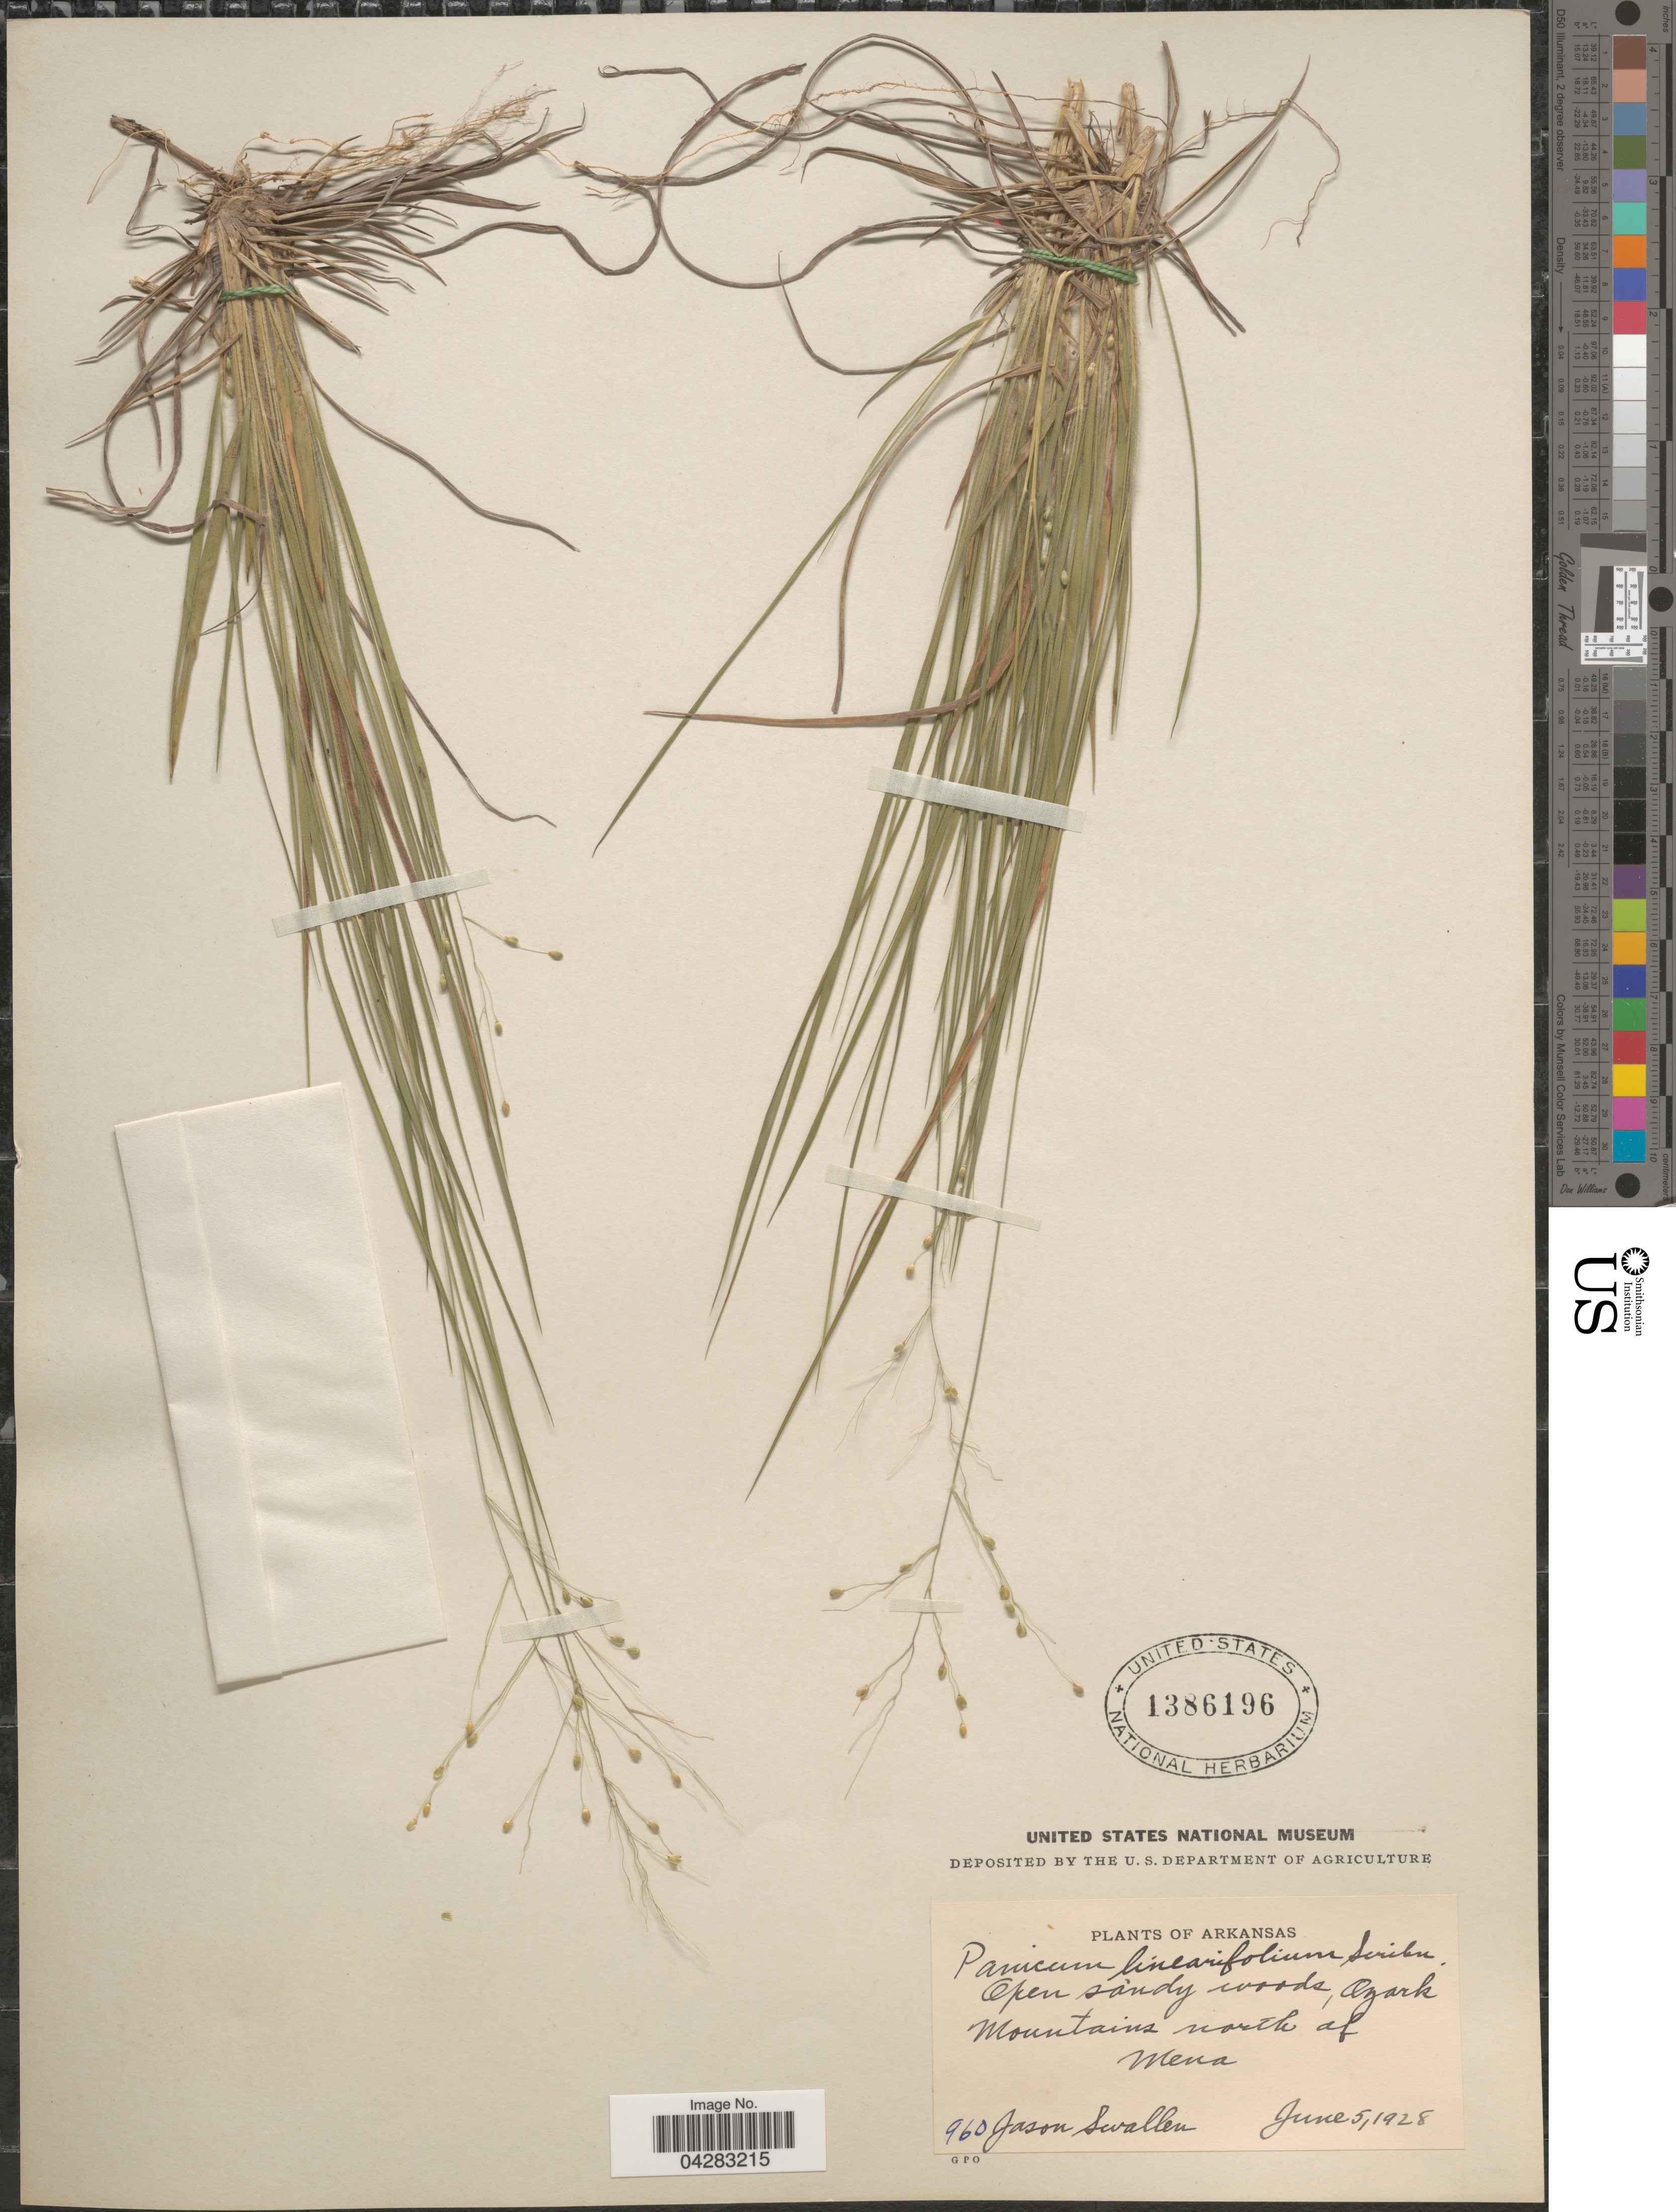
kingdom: Plantae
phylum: Tracheophyta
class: Liliopsida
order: Poales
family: Poaceae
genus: Dichanthelium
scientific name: Dichanthelium linearifolium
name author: (Scribn.) Gould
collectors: J. R. Swallen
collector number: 960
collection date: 1928-06-05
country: United States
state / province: Arkansas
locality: Open sandy woods, Ozark Mountains north of Mena.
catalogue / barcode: US 1386196